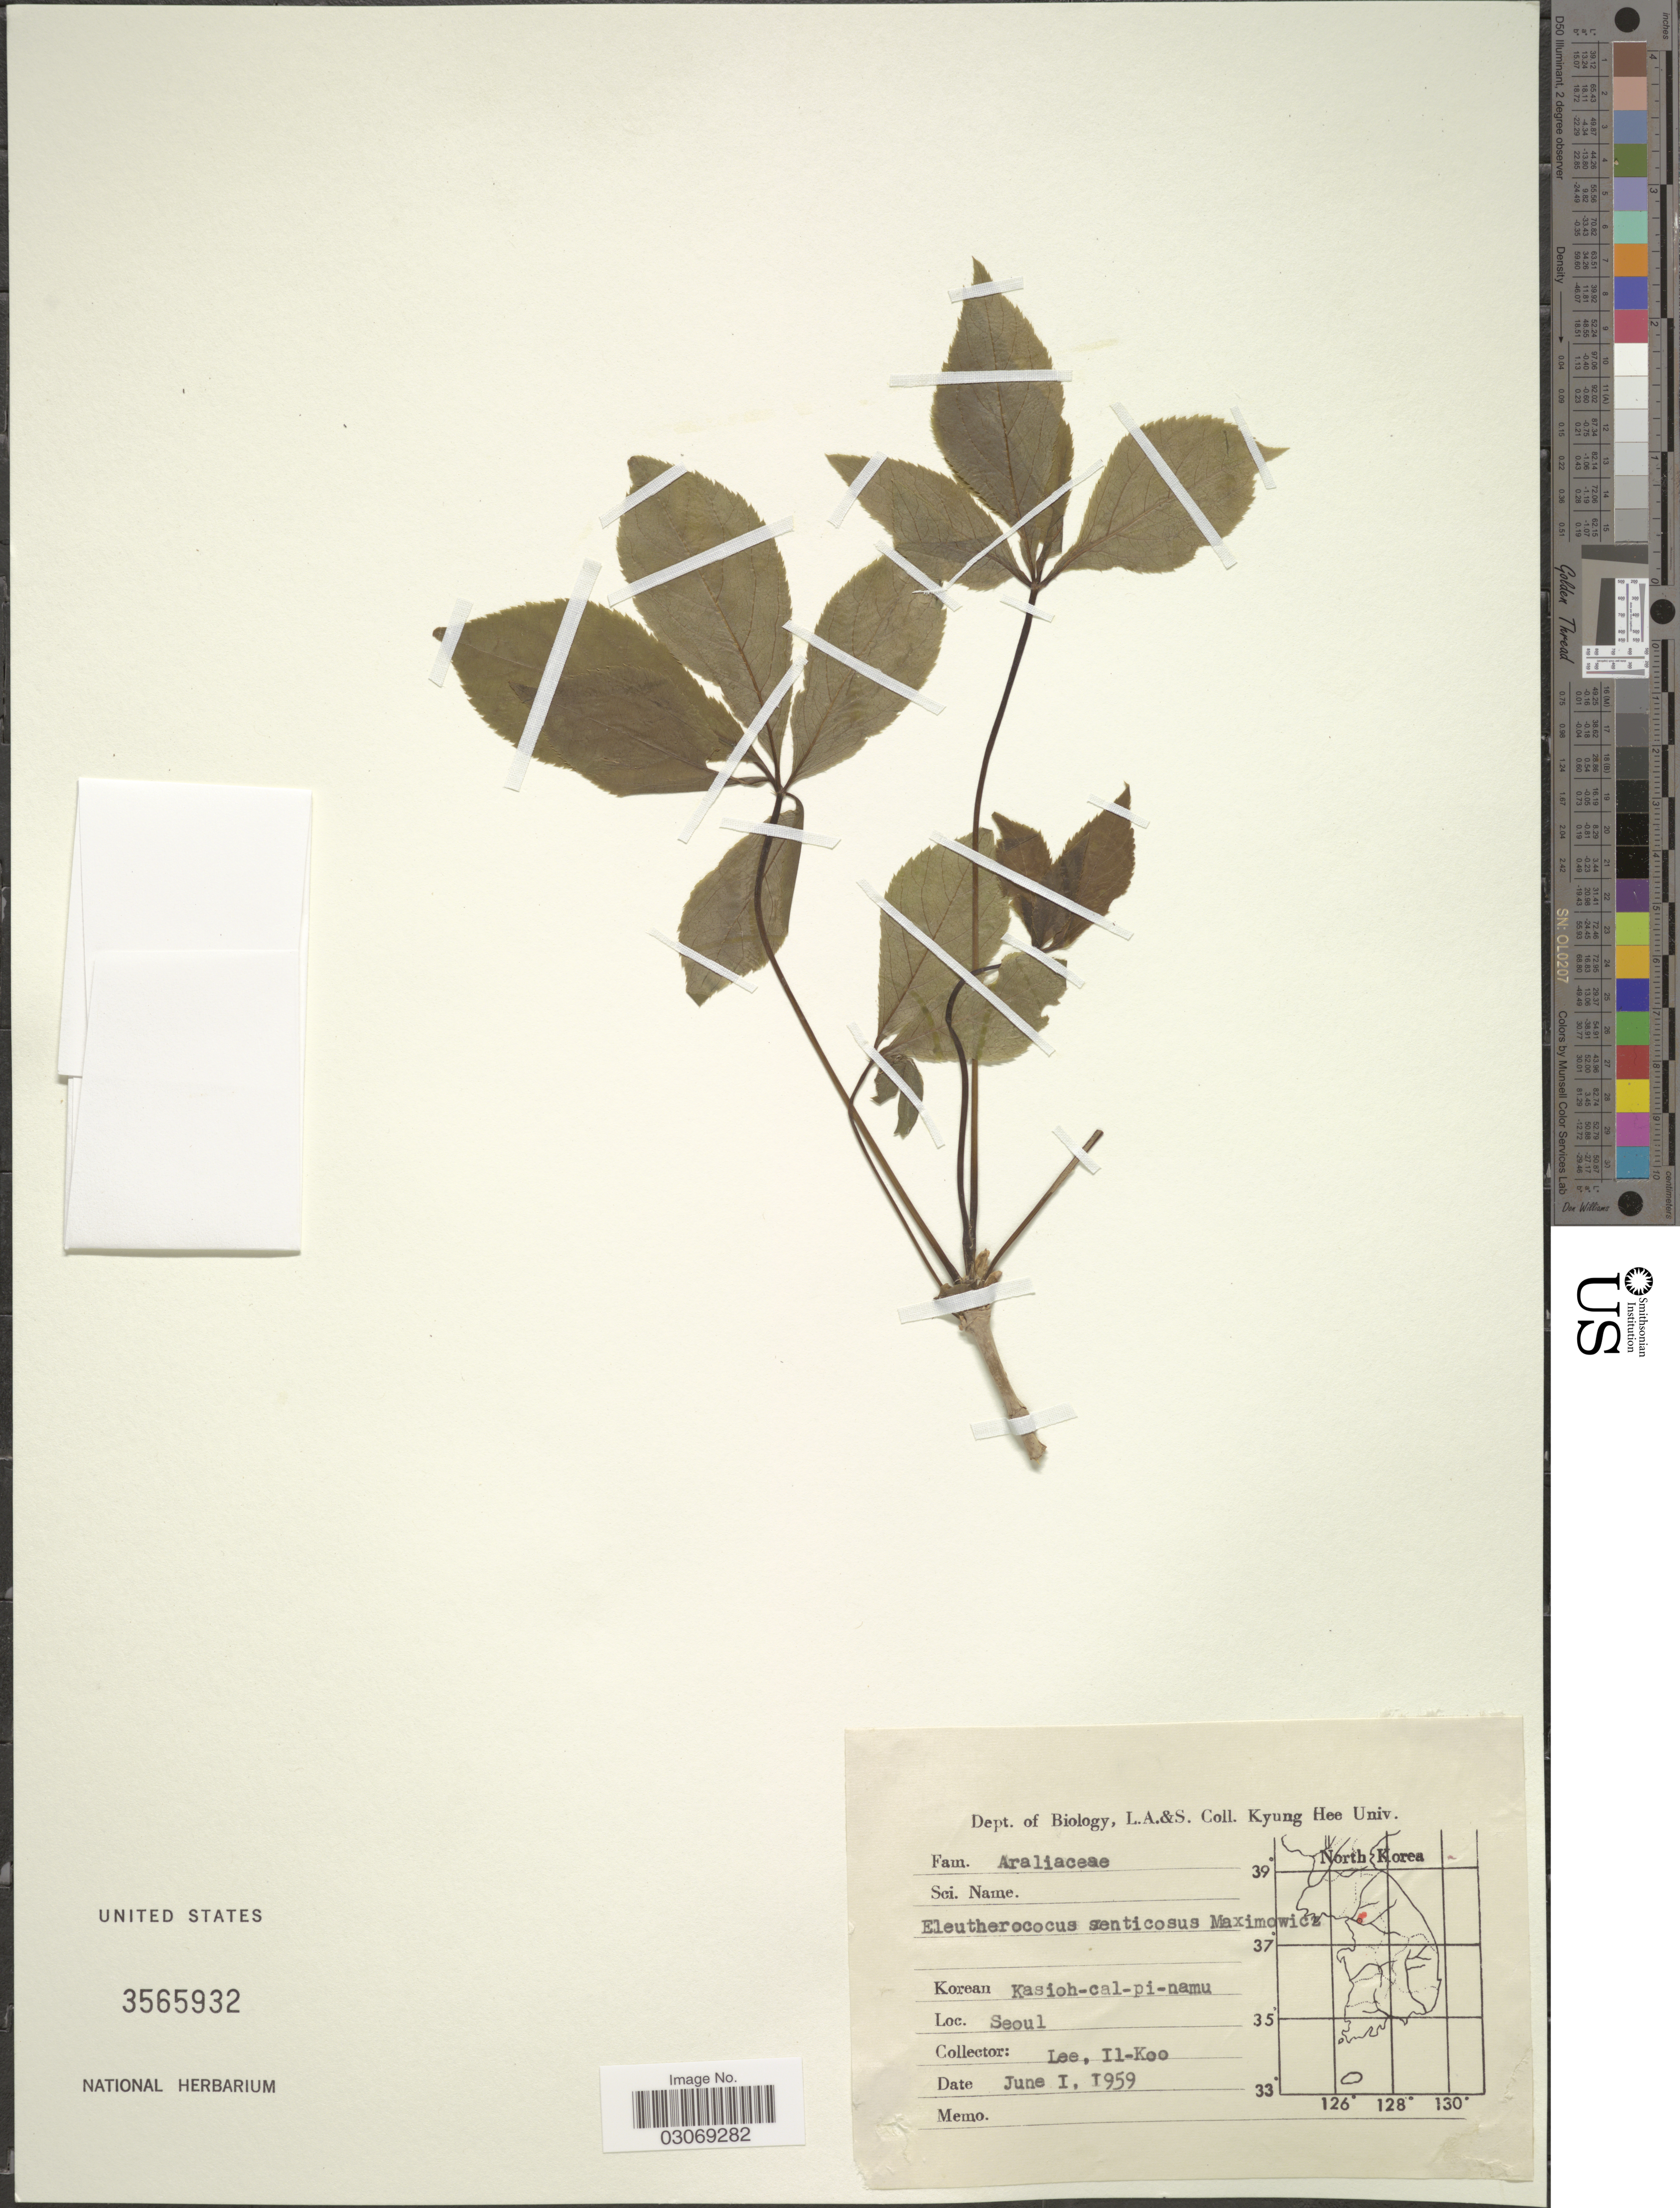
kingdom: Plantae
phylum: Tracheophyta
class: Magnoliopsida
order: Apiales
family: Araliaceae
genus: Eleutherococcus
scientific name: Eleutherococcus senticosus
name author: (Rupr. & Maxim.) Maxim.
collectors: Il-Ko Lee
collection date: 1959-06-01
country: South Korea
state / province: Seoul Special City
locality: Seoul.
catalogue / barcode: US 3565932